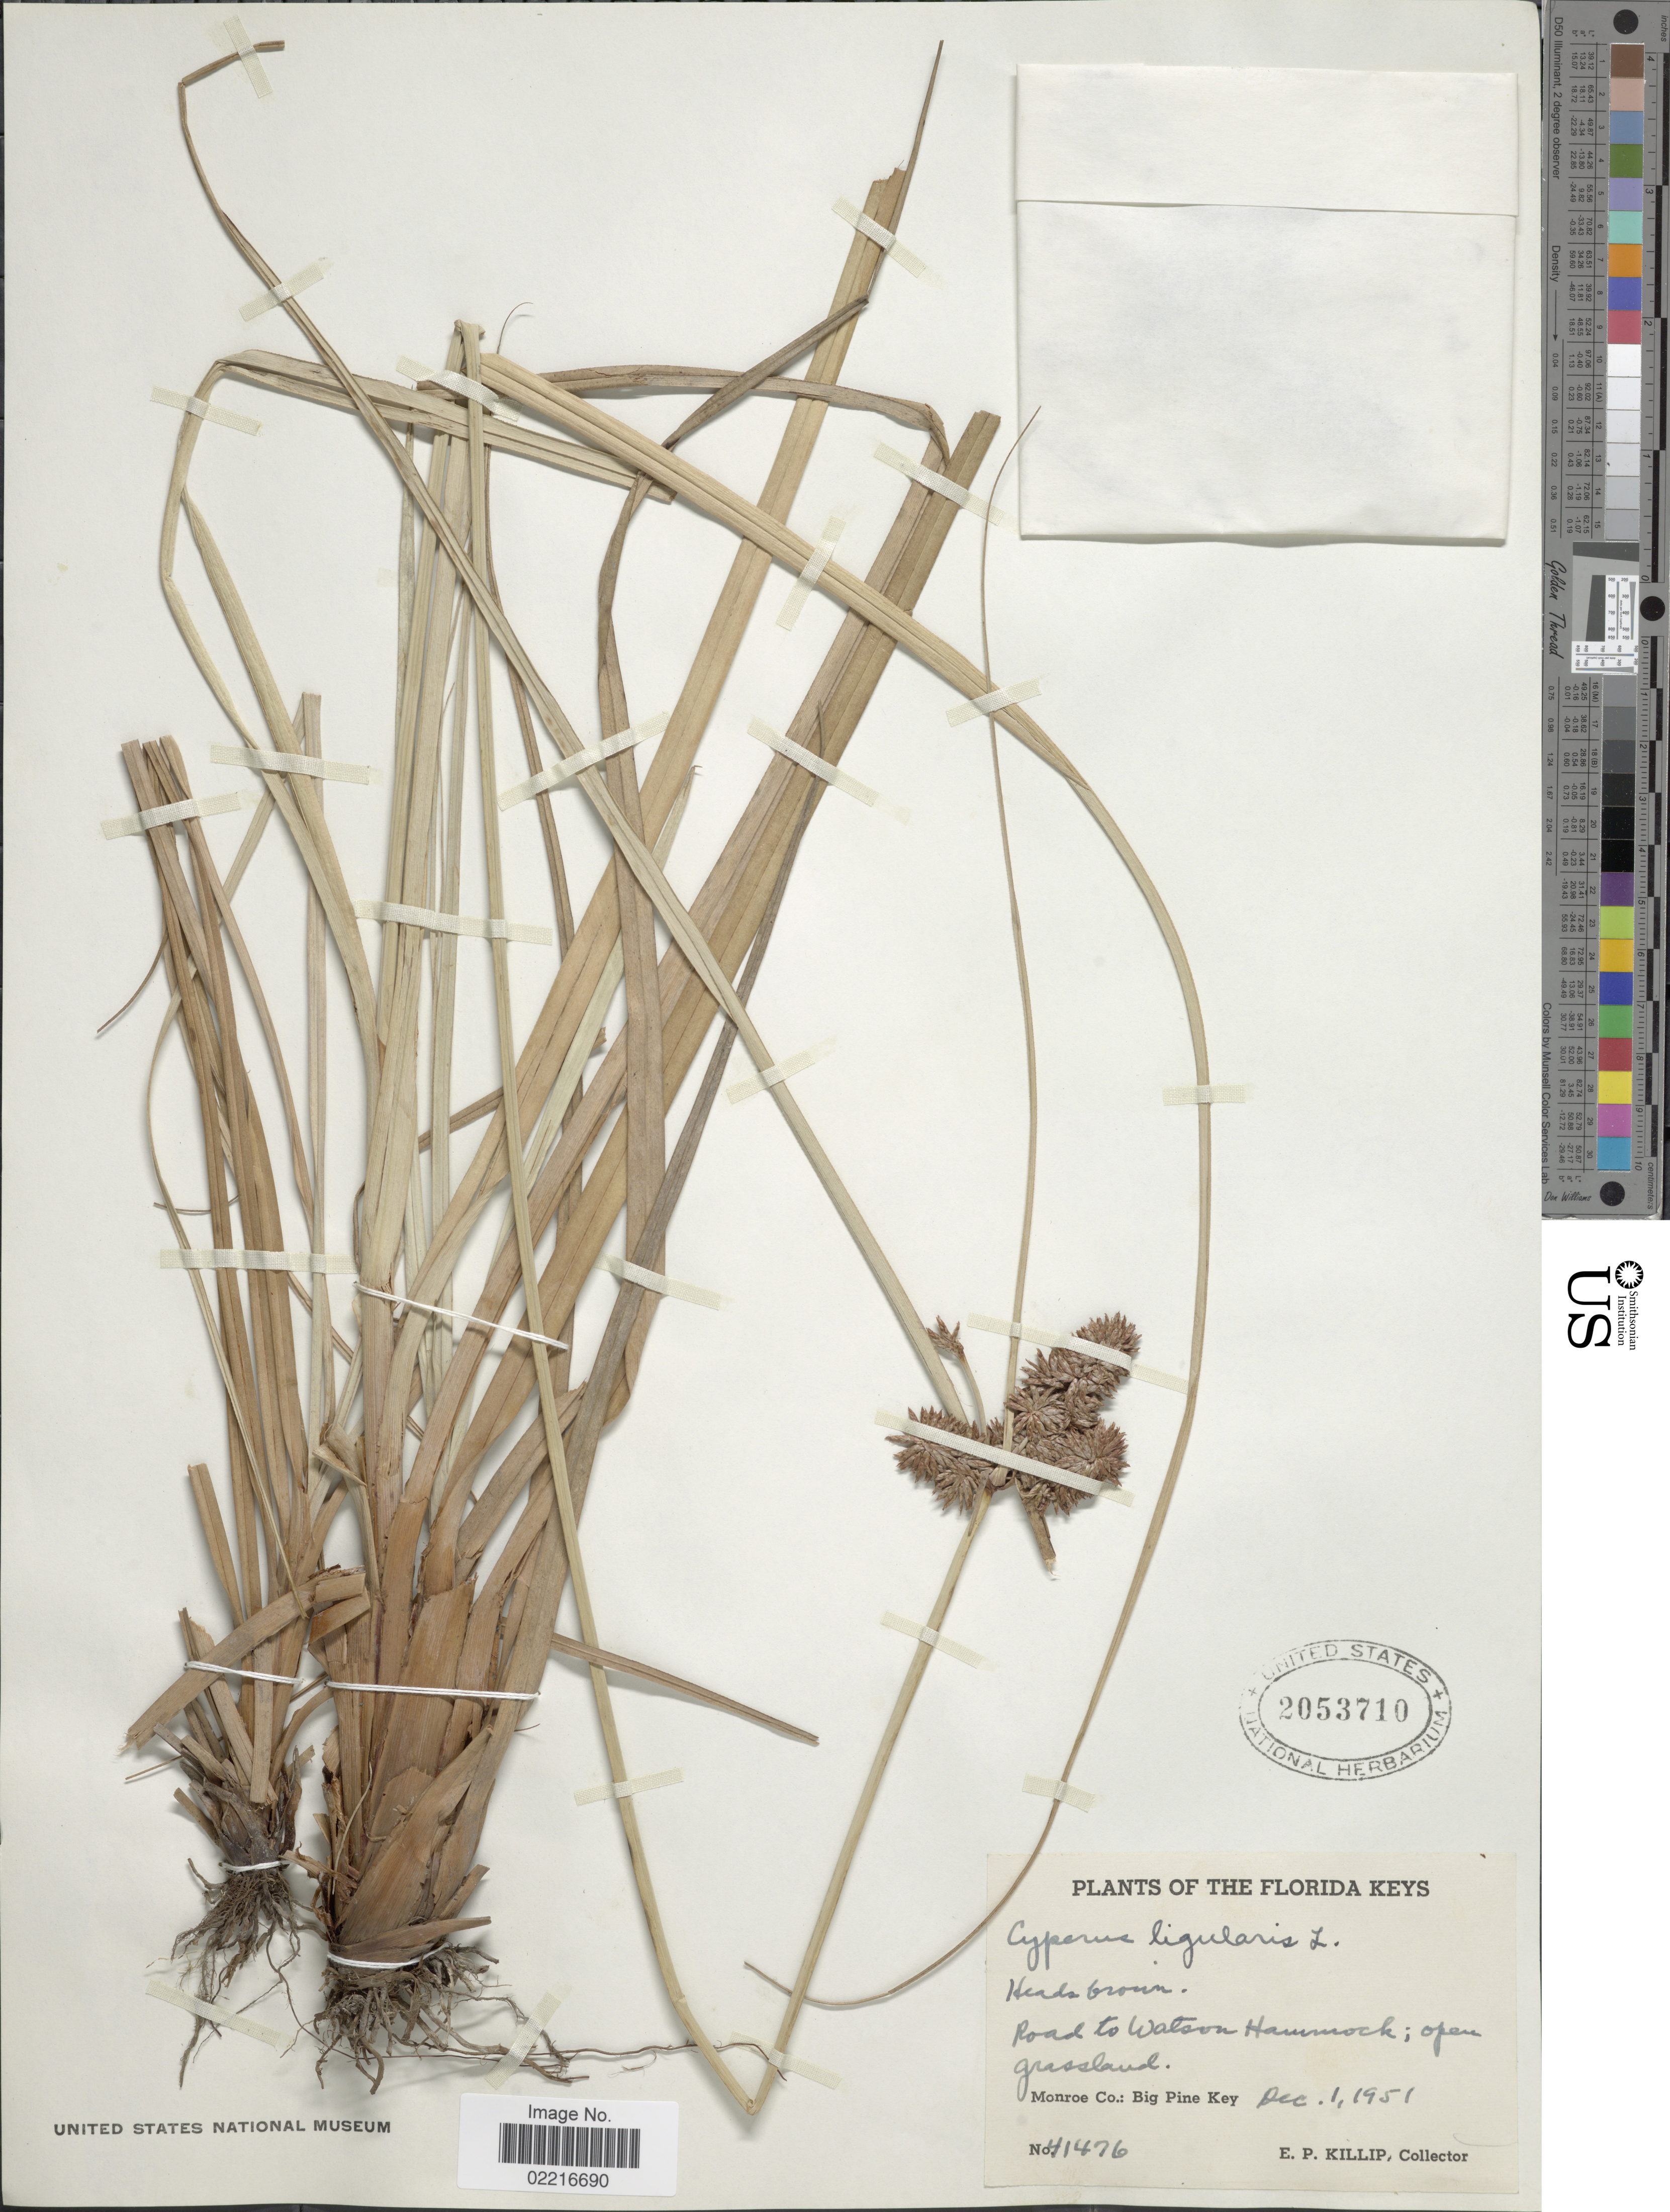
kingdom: Plantae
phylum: Tracheophyta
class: Liliopsida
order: Poales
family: Cyperaceae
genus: Cyperus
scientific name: Cyperus ligularis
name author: L.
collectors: E. P. Killip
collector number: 41476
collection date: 1951-12-01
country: United States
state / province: Florida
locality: Road to Watson Hammock. Monroe Co.: Big Pine Key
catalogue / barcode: US 2053710